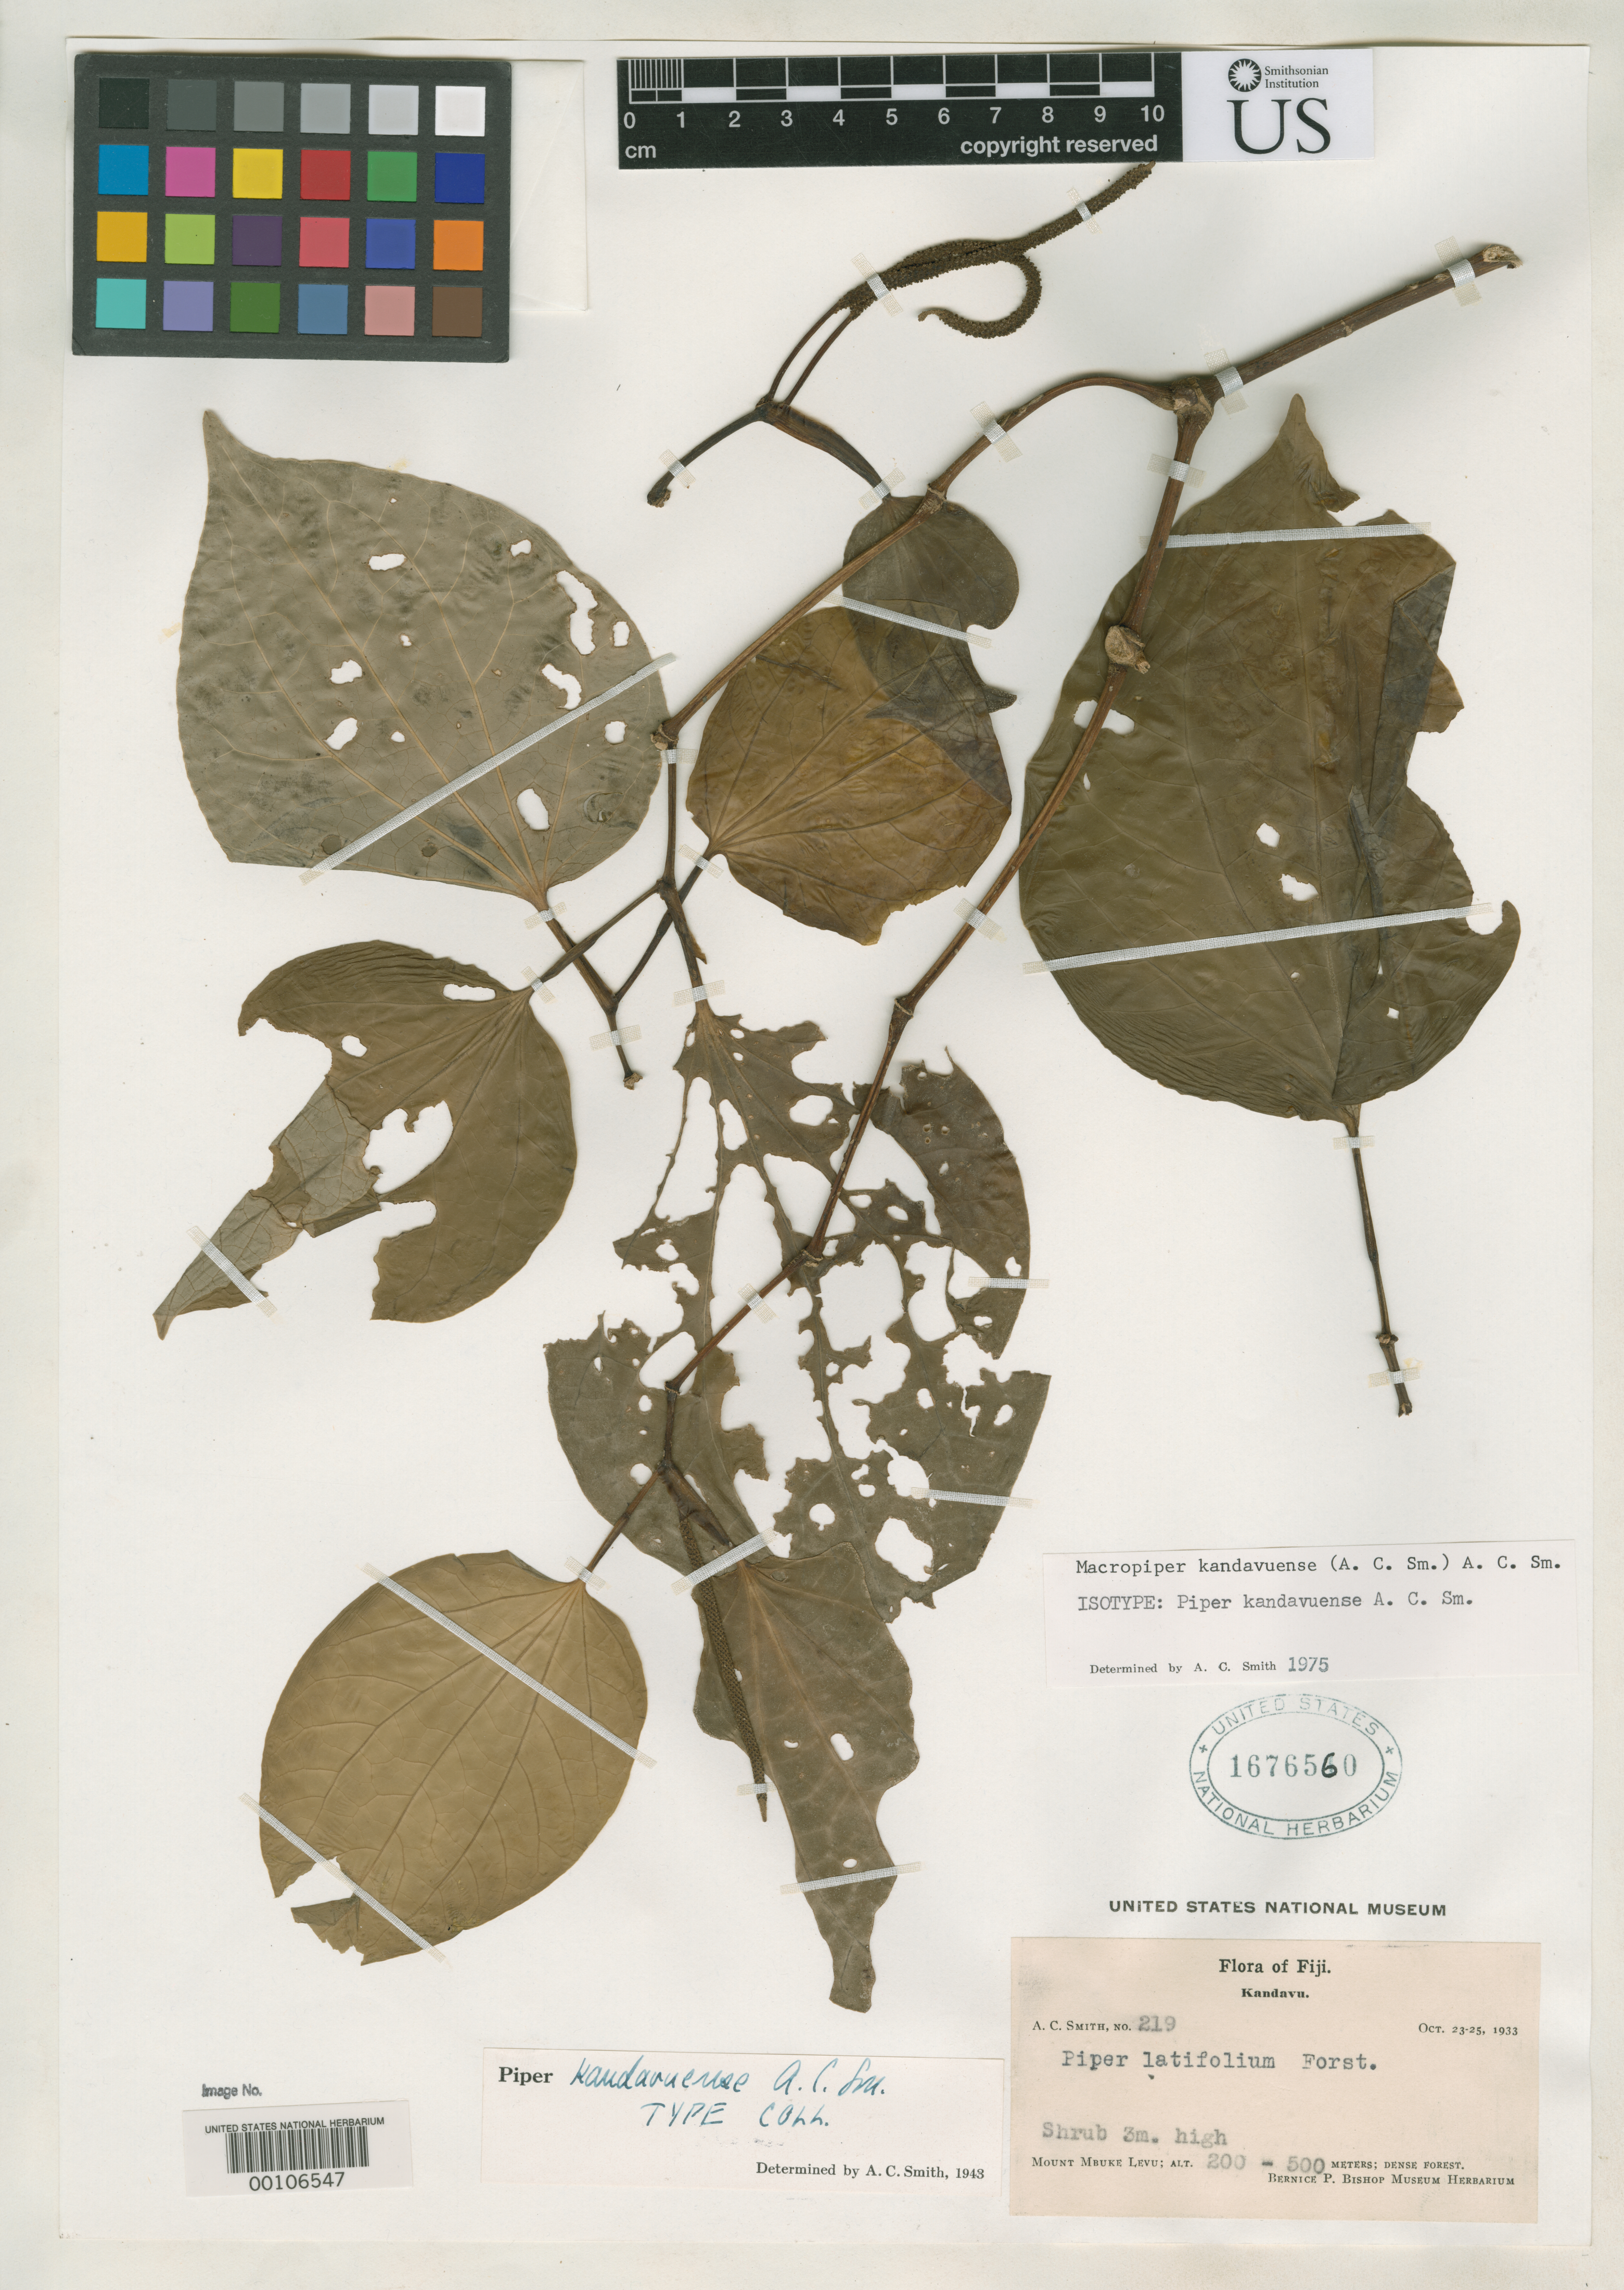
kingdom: Plantae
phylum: Tracheophyta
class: Magnoliopsida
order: Piperales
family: Piperaceae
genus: Piper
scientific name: Piper kandavuense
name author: A.C. Sm.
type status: Isotype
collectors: A. C. Smith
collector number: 219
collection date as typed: Oct 1933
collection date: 1933-10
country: Fiji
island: Kadavu [Kandavu]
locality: Mt. Mbuke Levu.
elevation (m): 200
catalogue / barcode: US 1676560